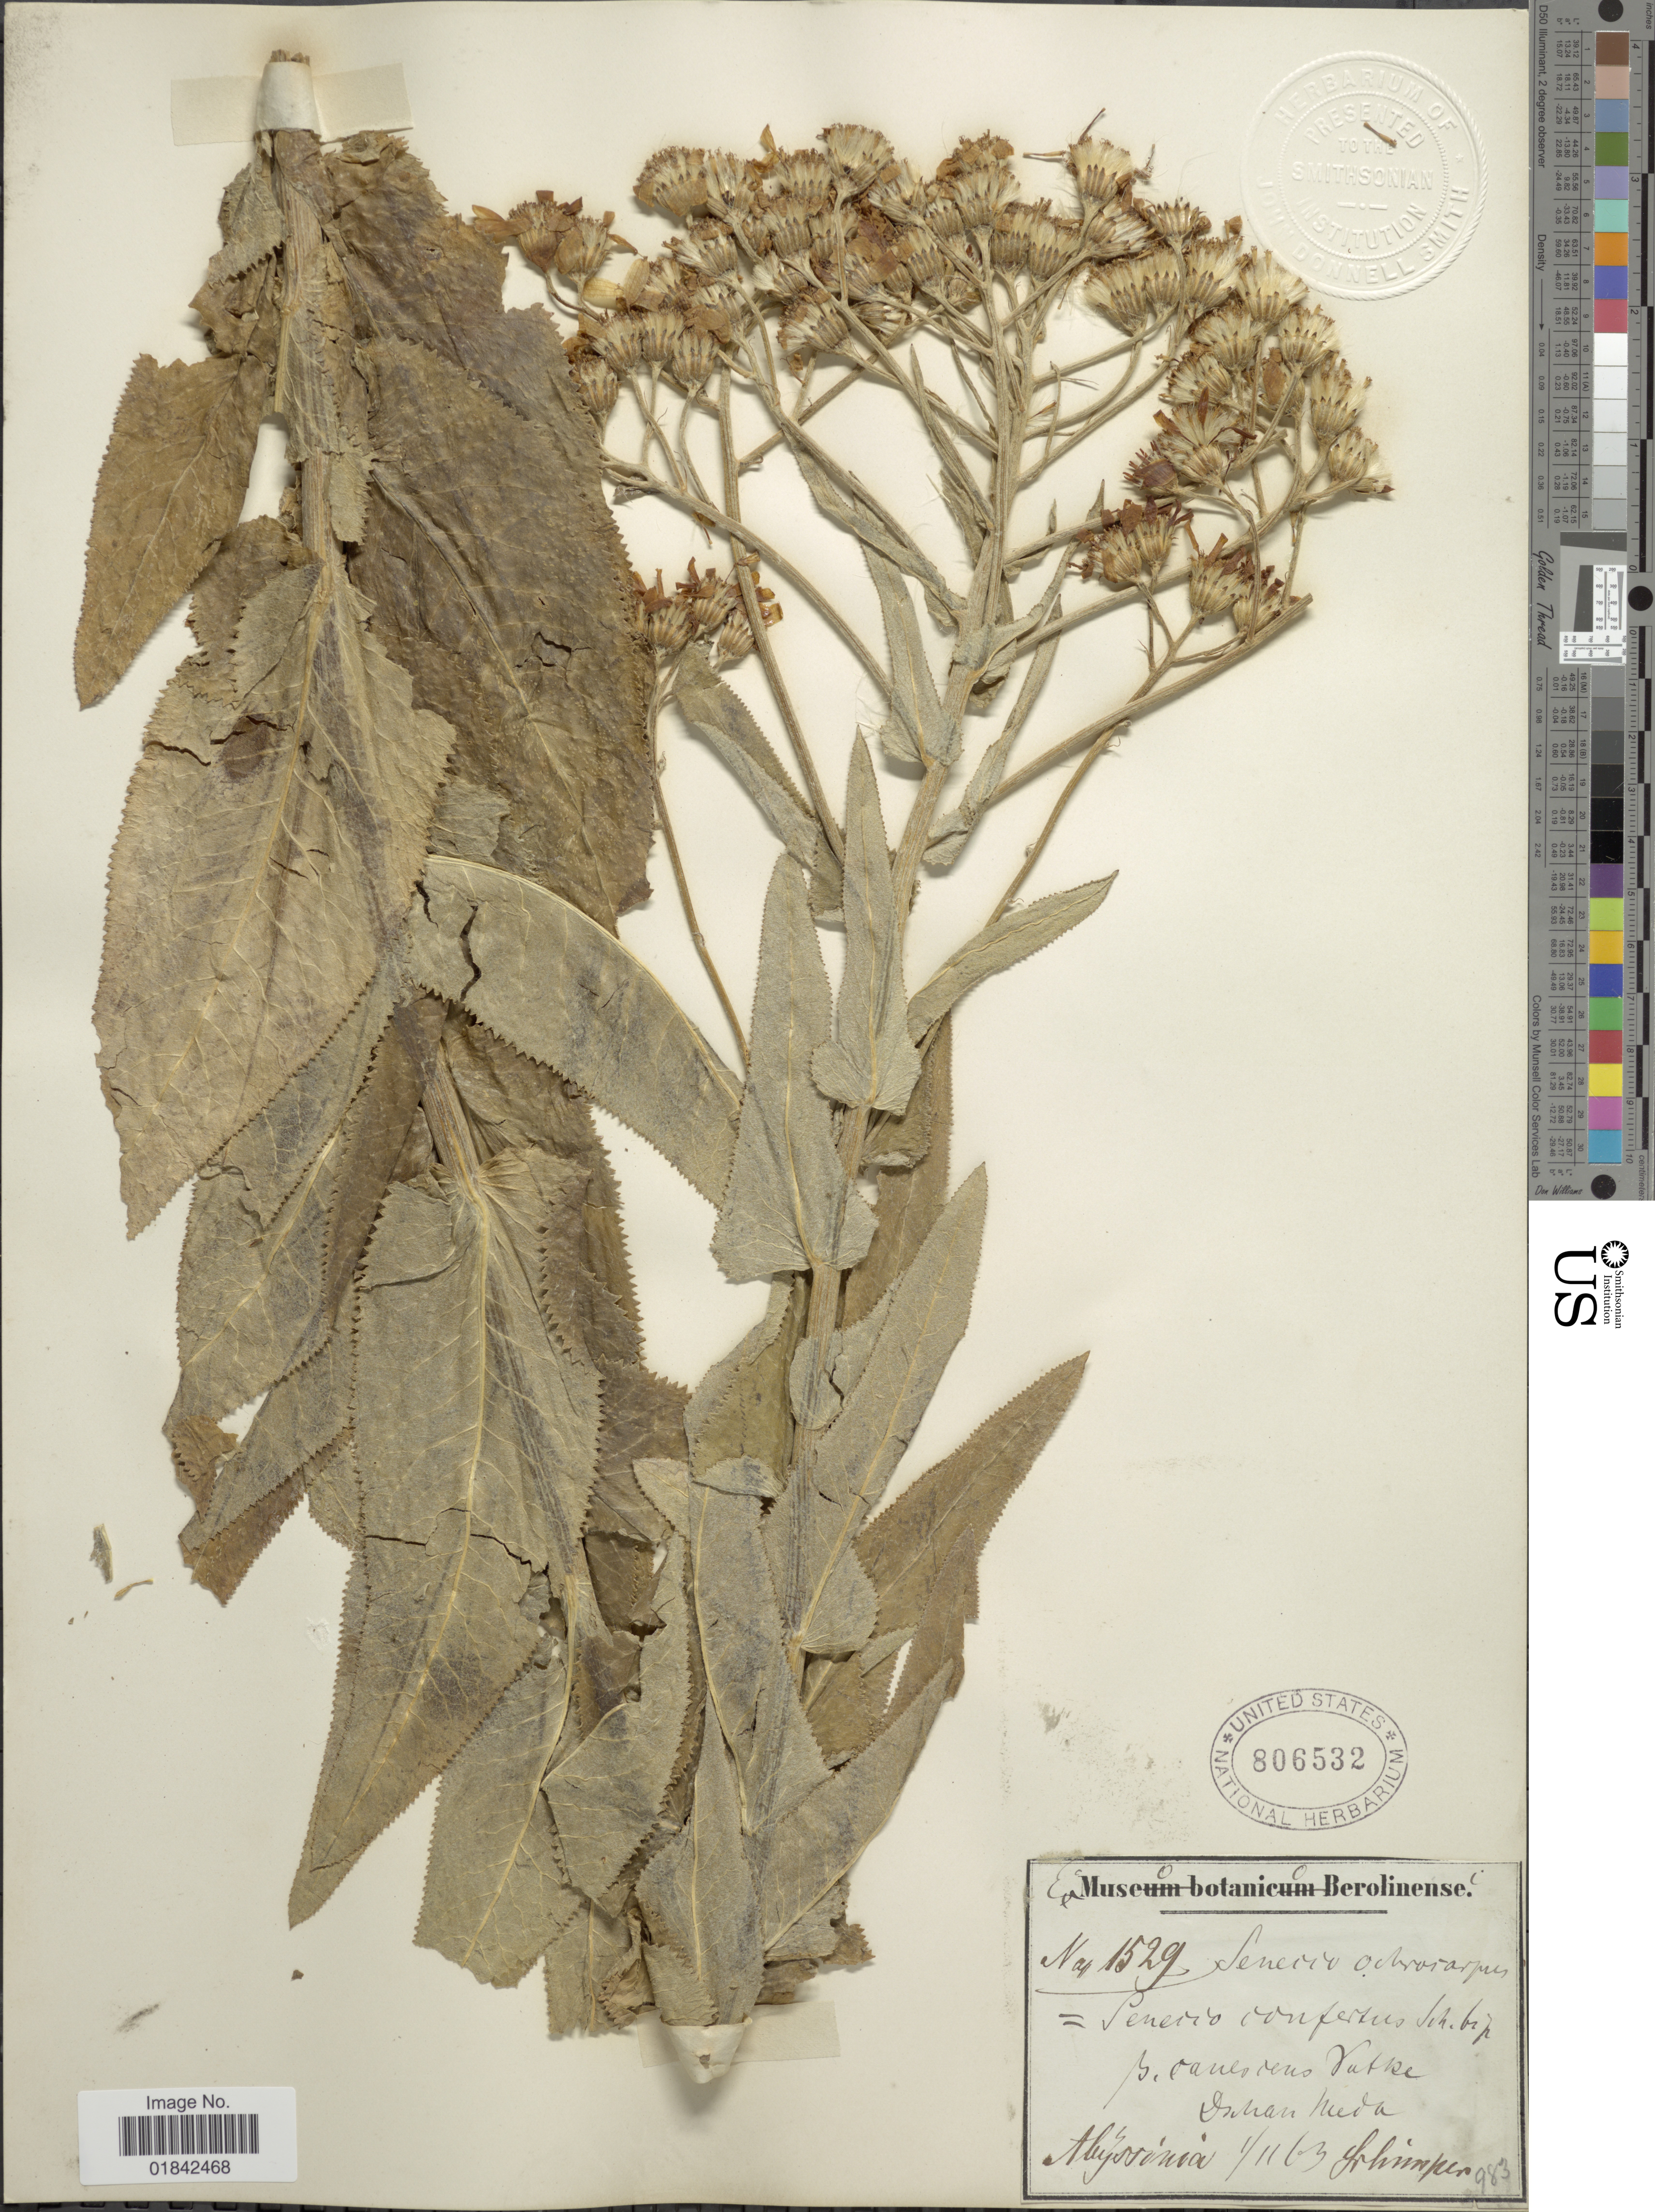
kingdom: Plantae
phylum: Tracheophyta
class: Magnoliopsida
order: Asterales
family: Asteraceae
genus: Senecio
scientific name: Senecio ochrocarpus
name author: Oliv. & Hieron.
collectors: -. Schimper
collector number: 1529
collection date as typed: Transcribed d/m/y: 1/11/63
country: Eritrea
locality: Abyssinia, Dschan Meda.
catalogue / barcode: US 806532